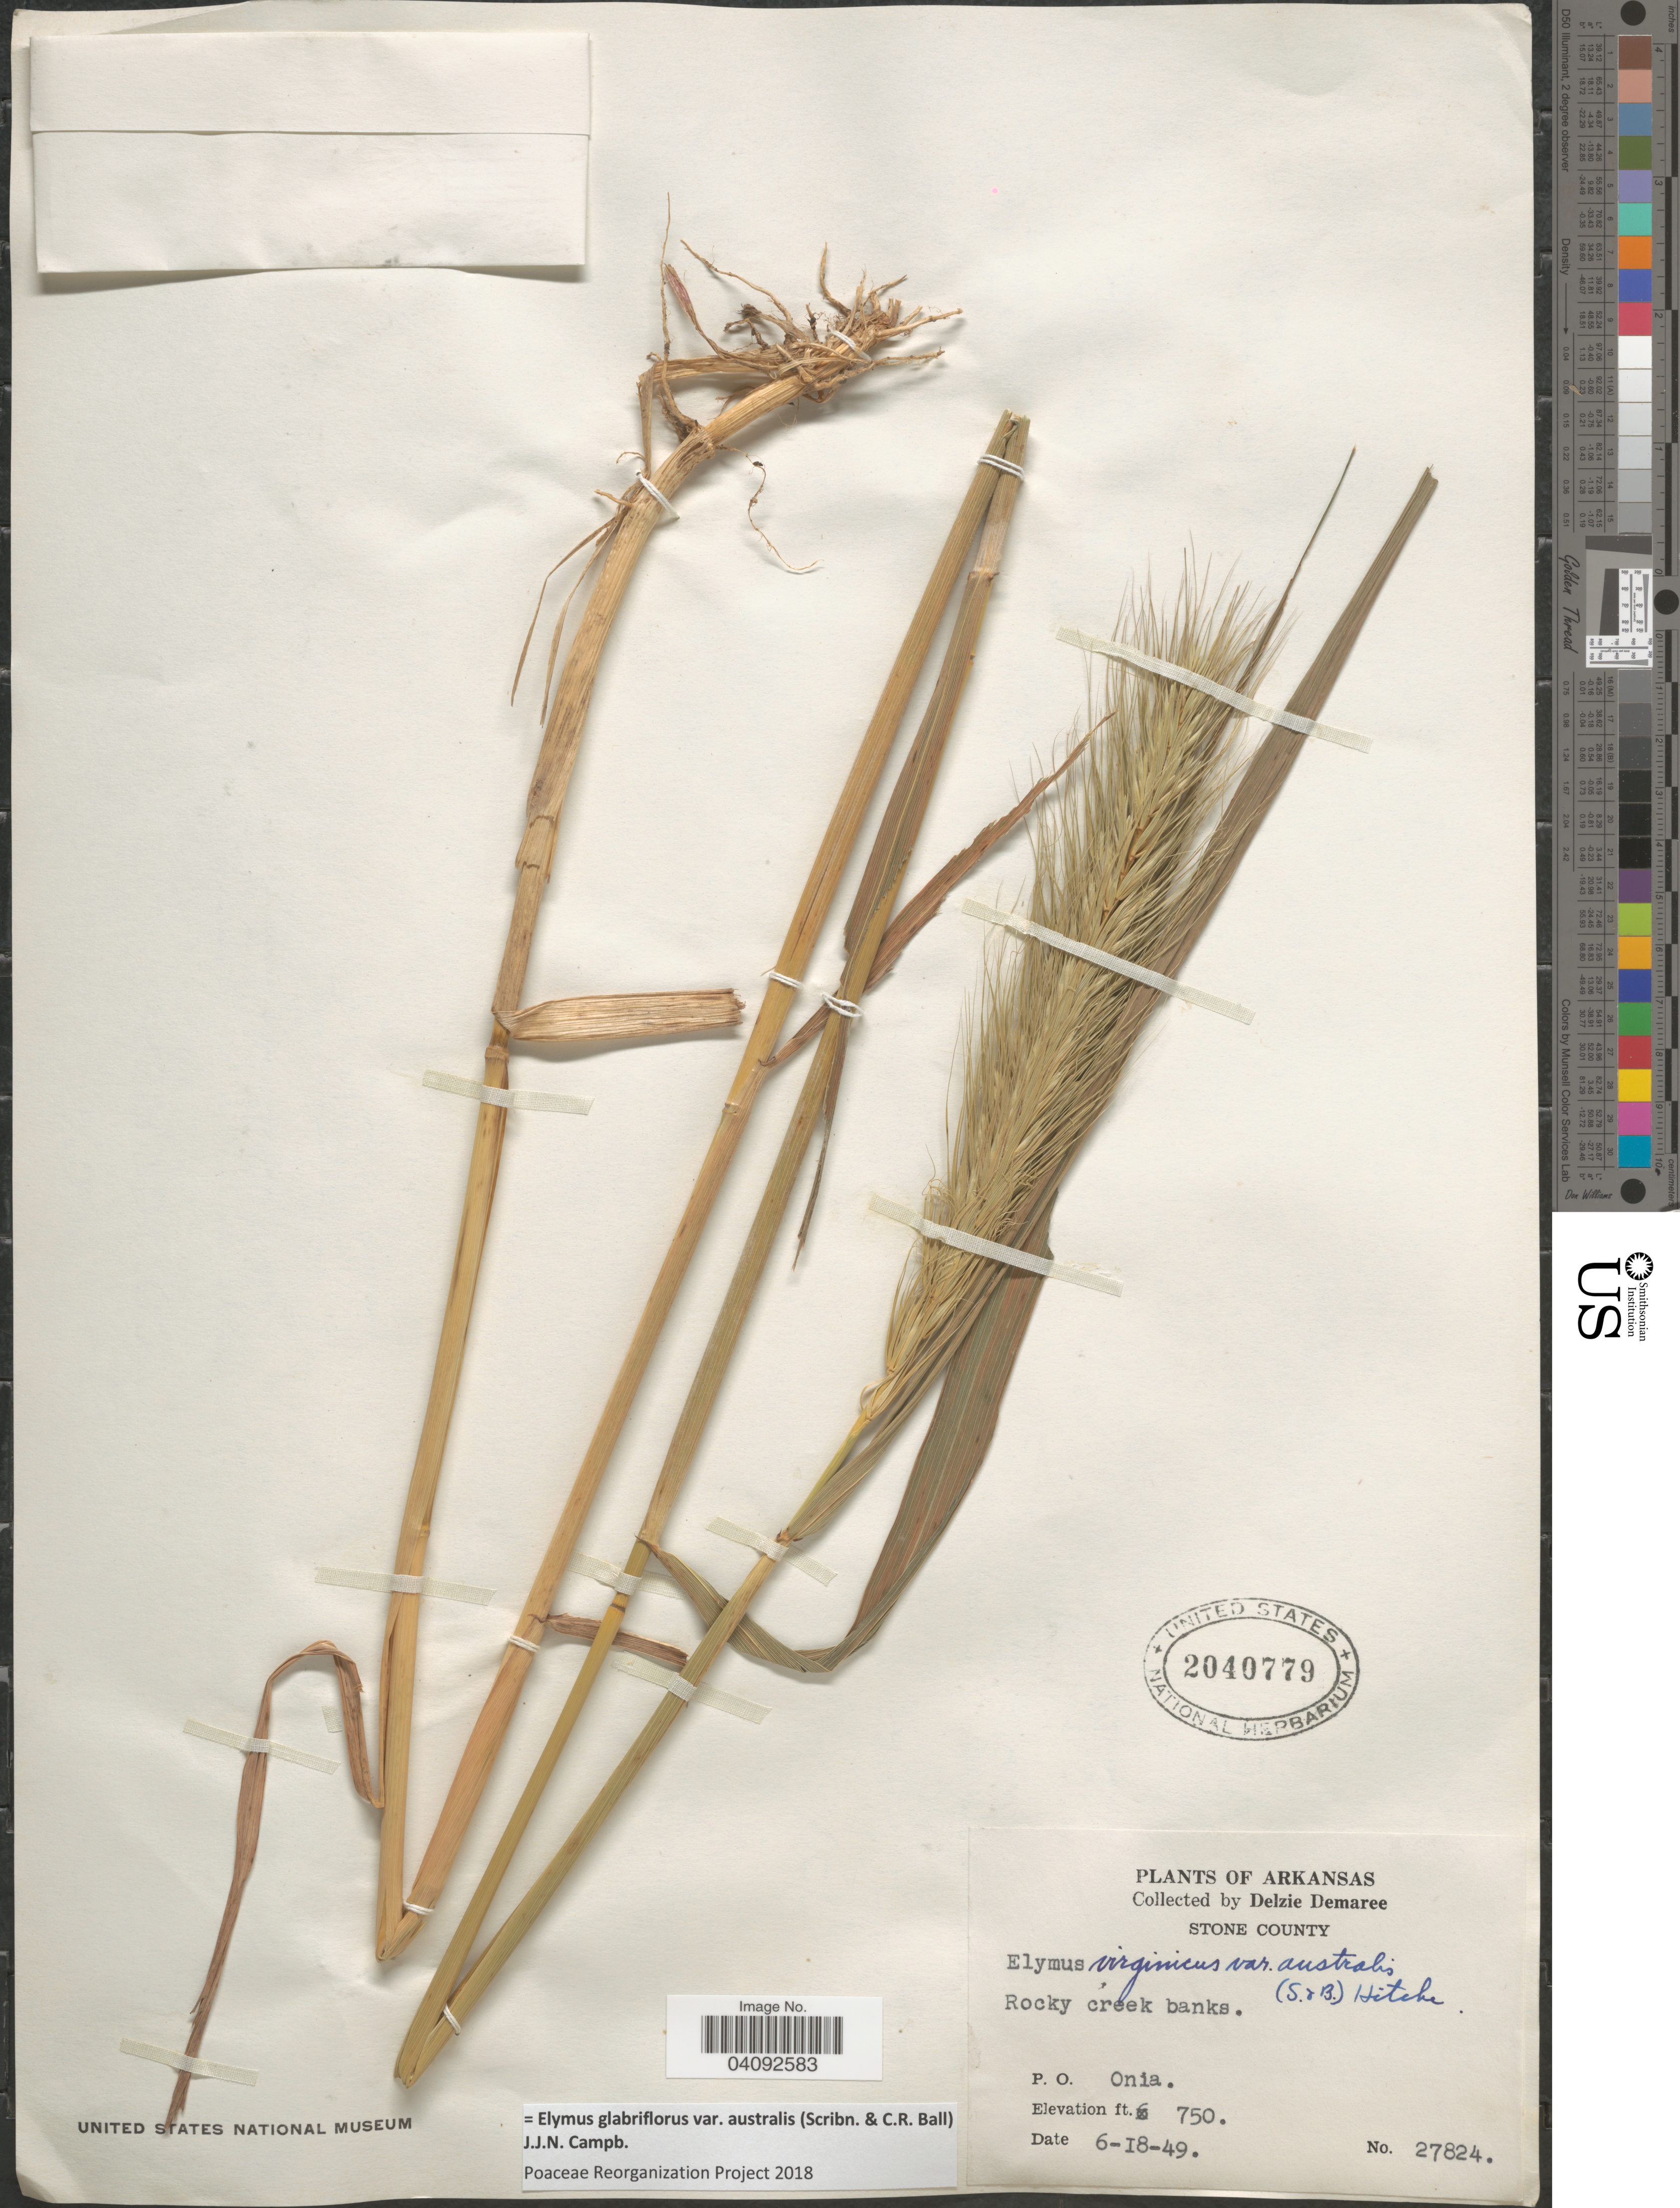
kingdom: Plantae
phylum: Tracheophyta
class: Liliopsida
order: Poales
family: Poaceae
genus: Elymus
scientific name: Elymus glabriflorus var. australis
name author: (Scribn. & C.R. Ball) J.J.N. Campb.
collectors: D. Demaree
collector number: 27824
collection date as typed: Transcribed d/m/y: 18/6/49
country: United States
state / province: Arkansas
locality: Stone County. P. O. Onia.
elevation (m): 229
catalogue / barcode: US 2040779